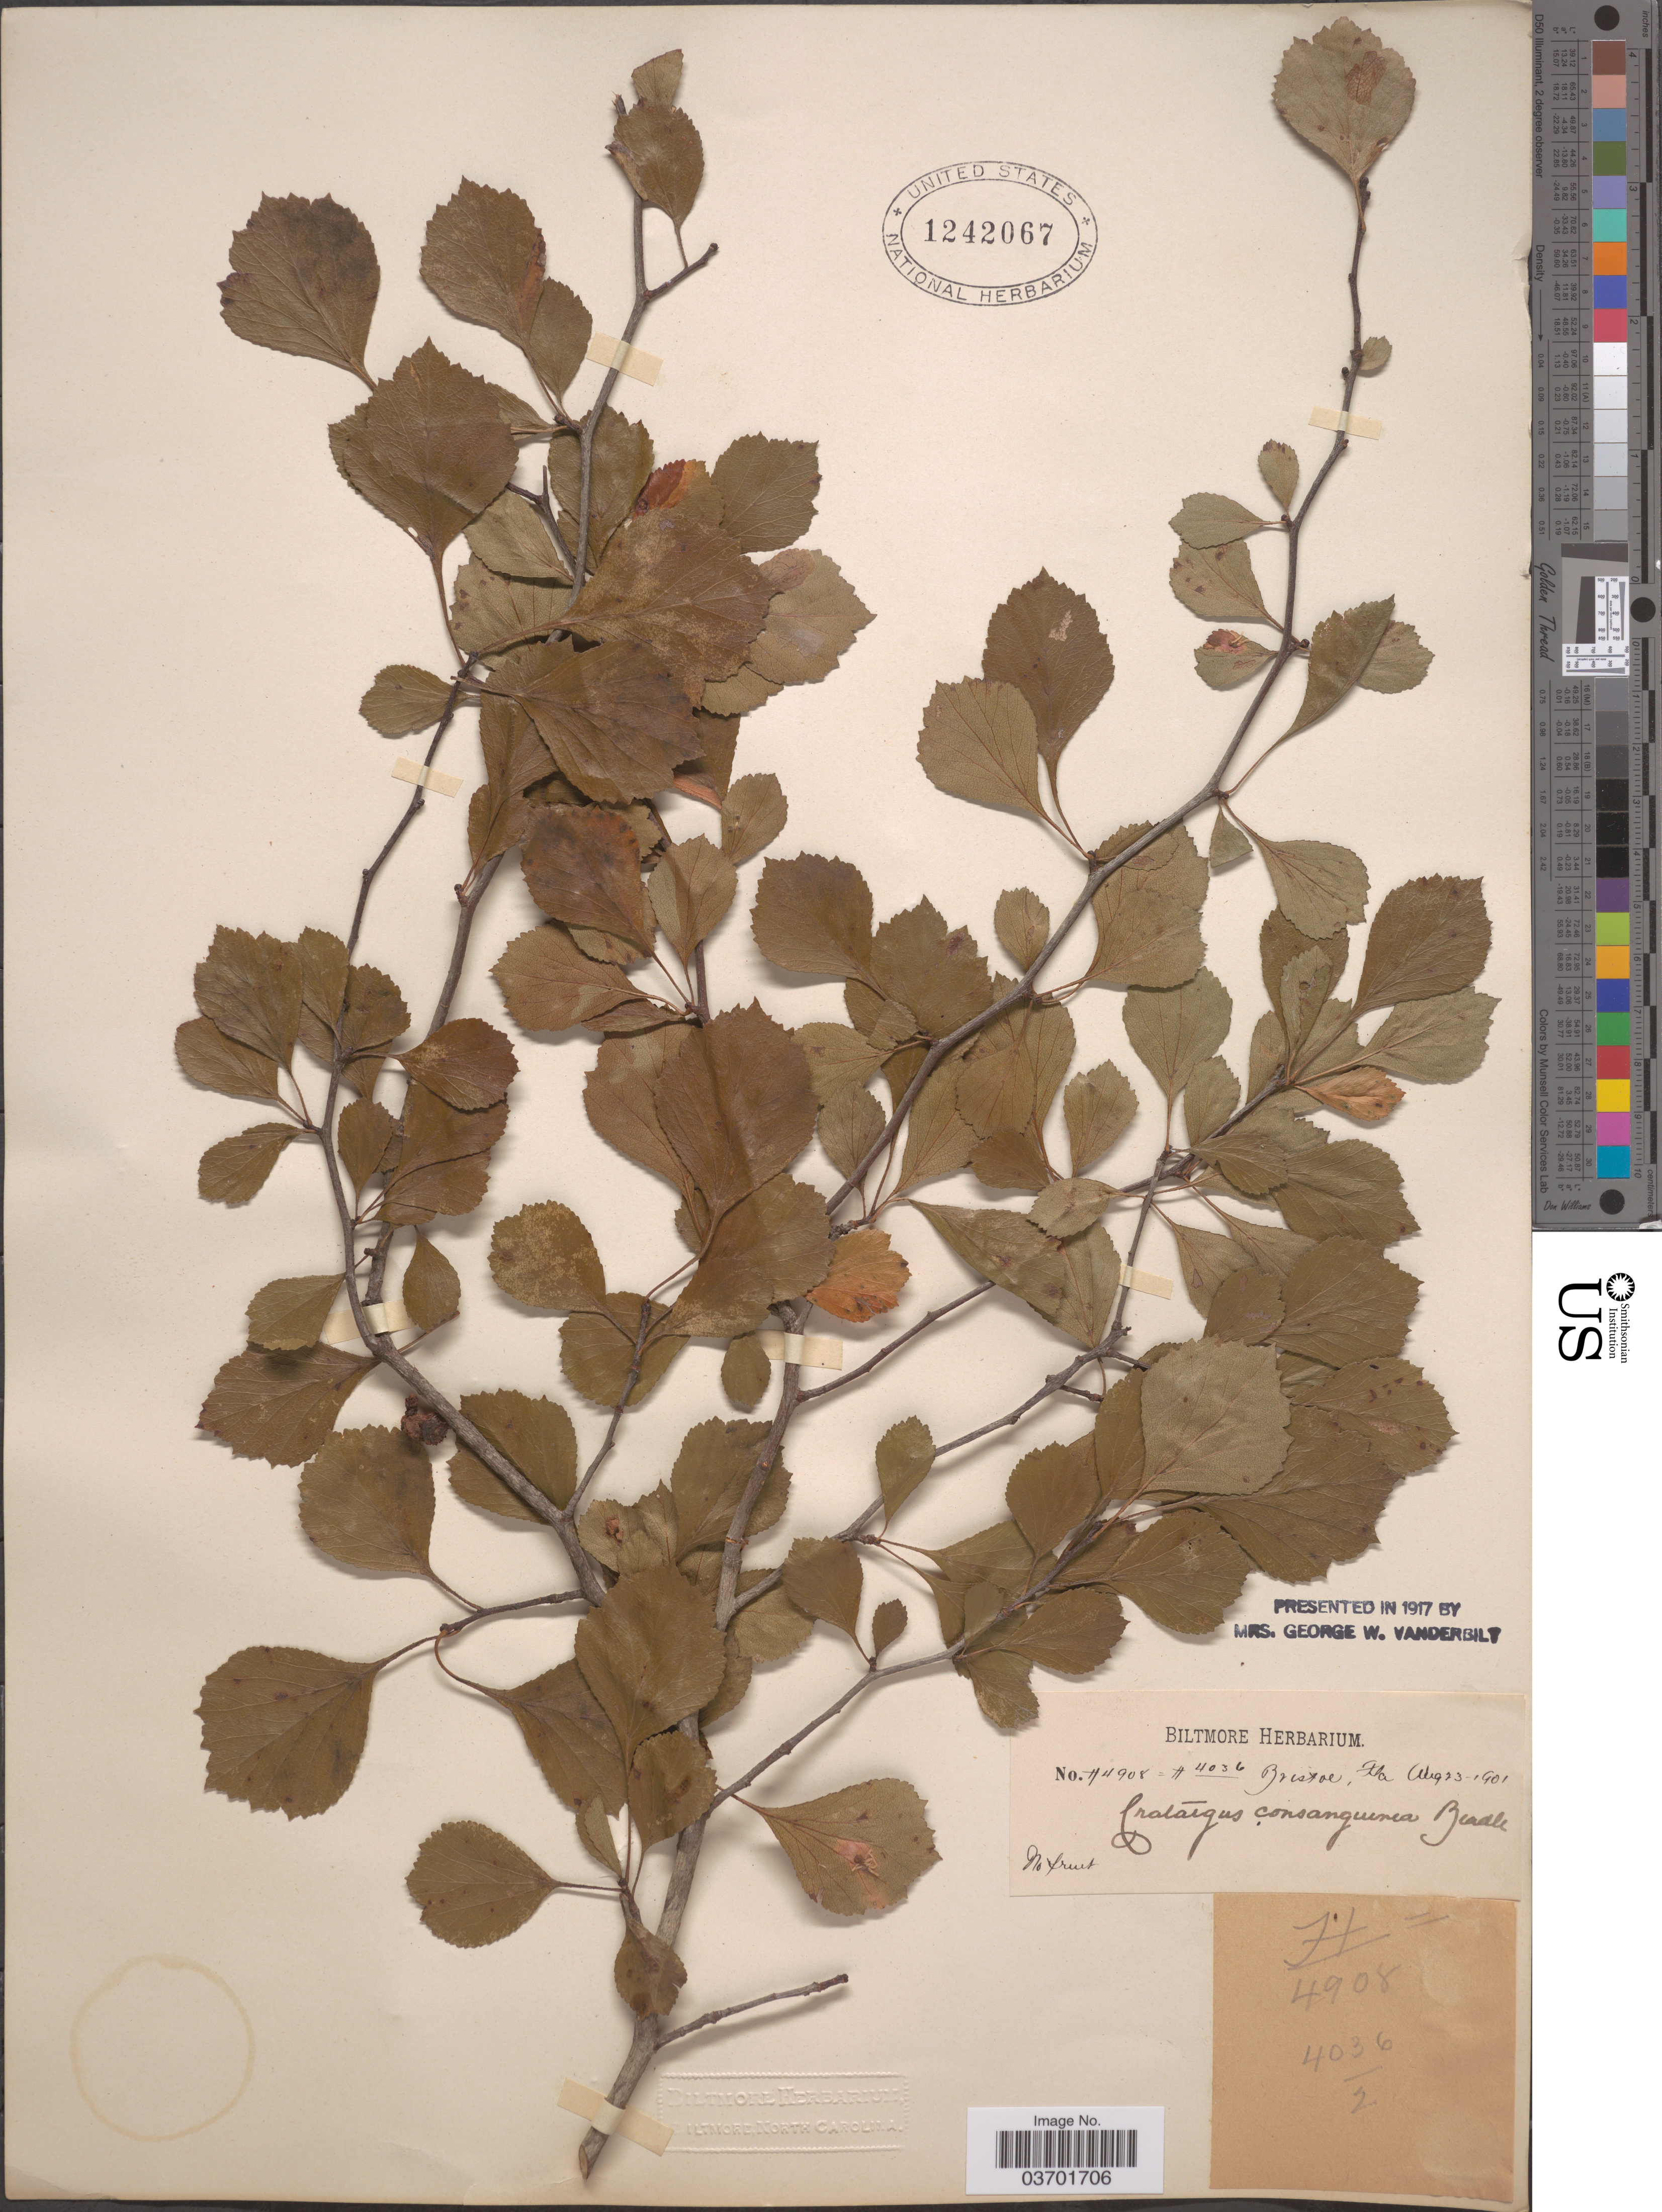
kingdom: Plantae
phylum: Tracheophyta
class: Magnoliopsida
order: Rosales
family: Rosaceae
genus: Crataegus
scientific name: Crataegus segnis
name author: Beadle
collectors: ex herb. Biltmore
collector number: H4908=H4036/2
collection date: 1901-08-23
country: United States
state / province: Florida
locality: Bristol.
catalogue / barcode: US 1242067